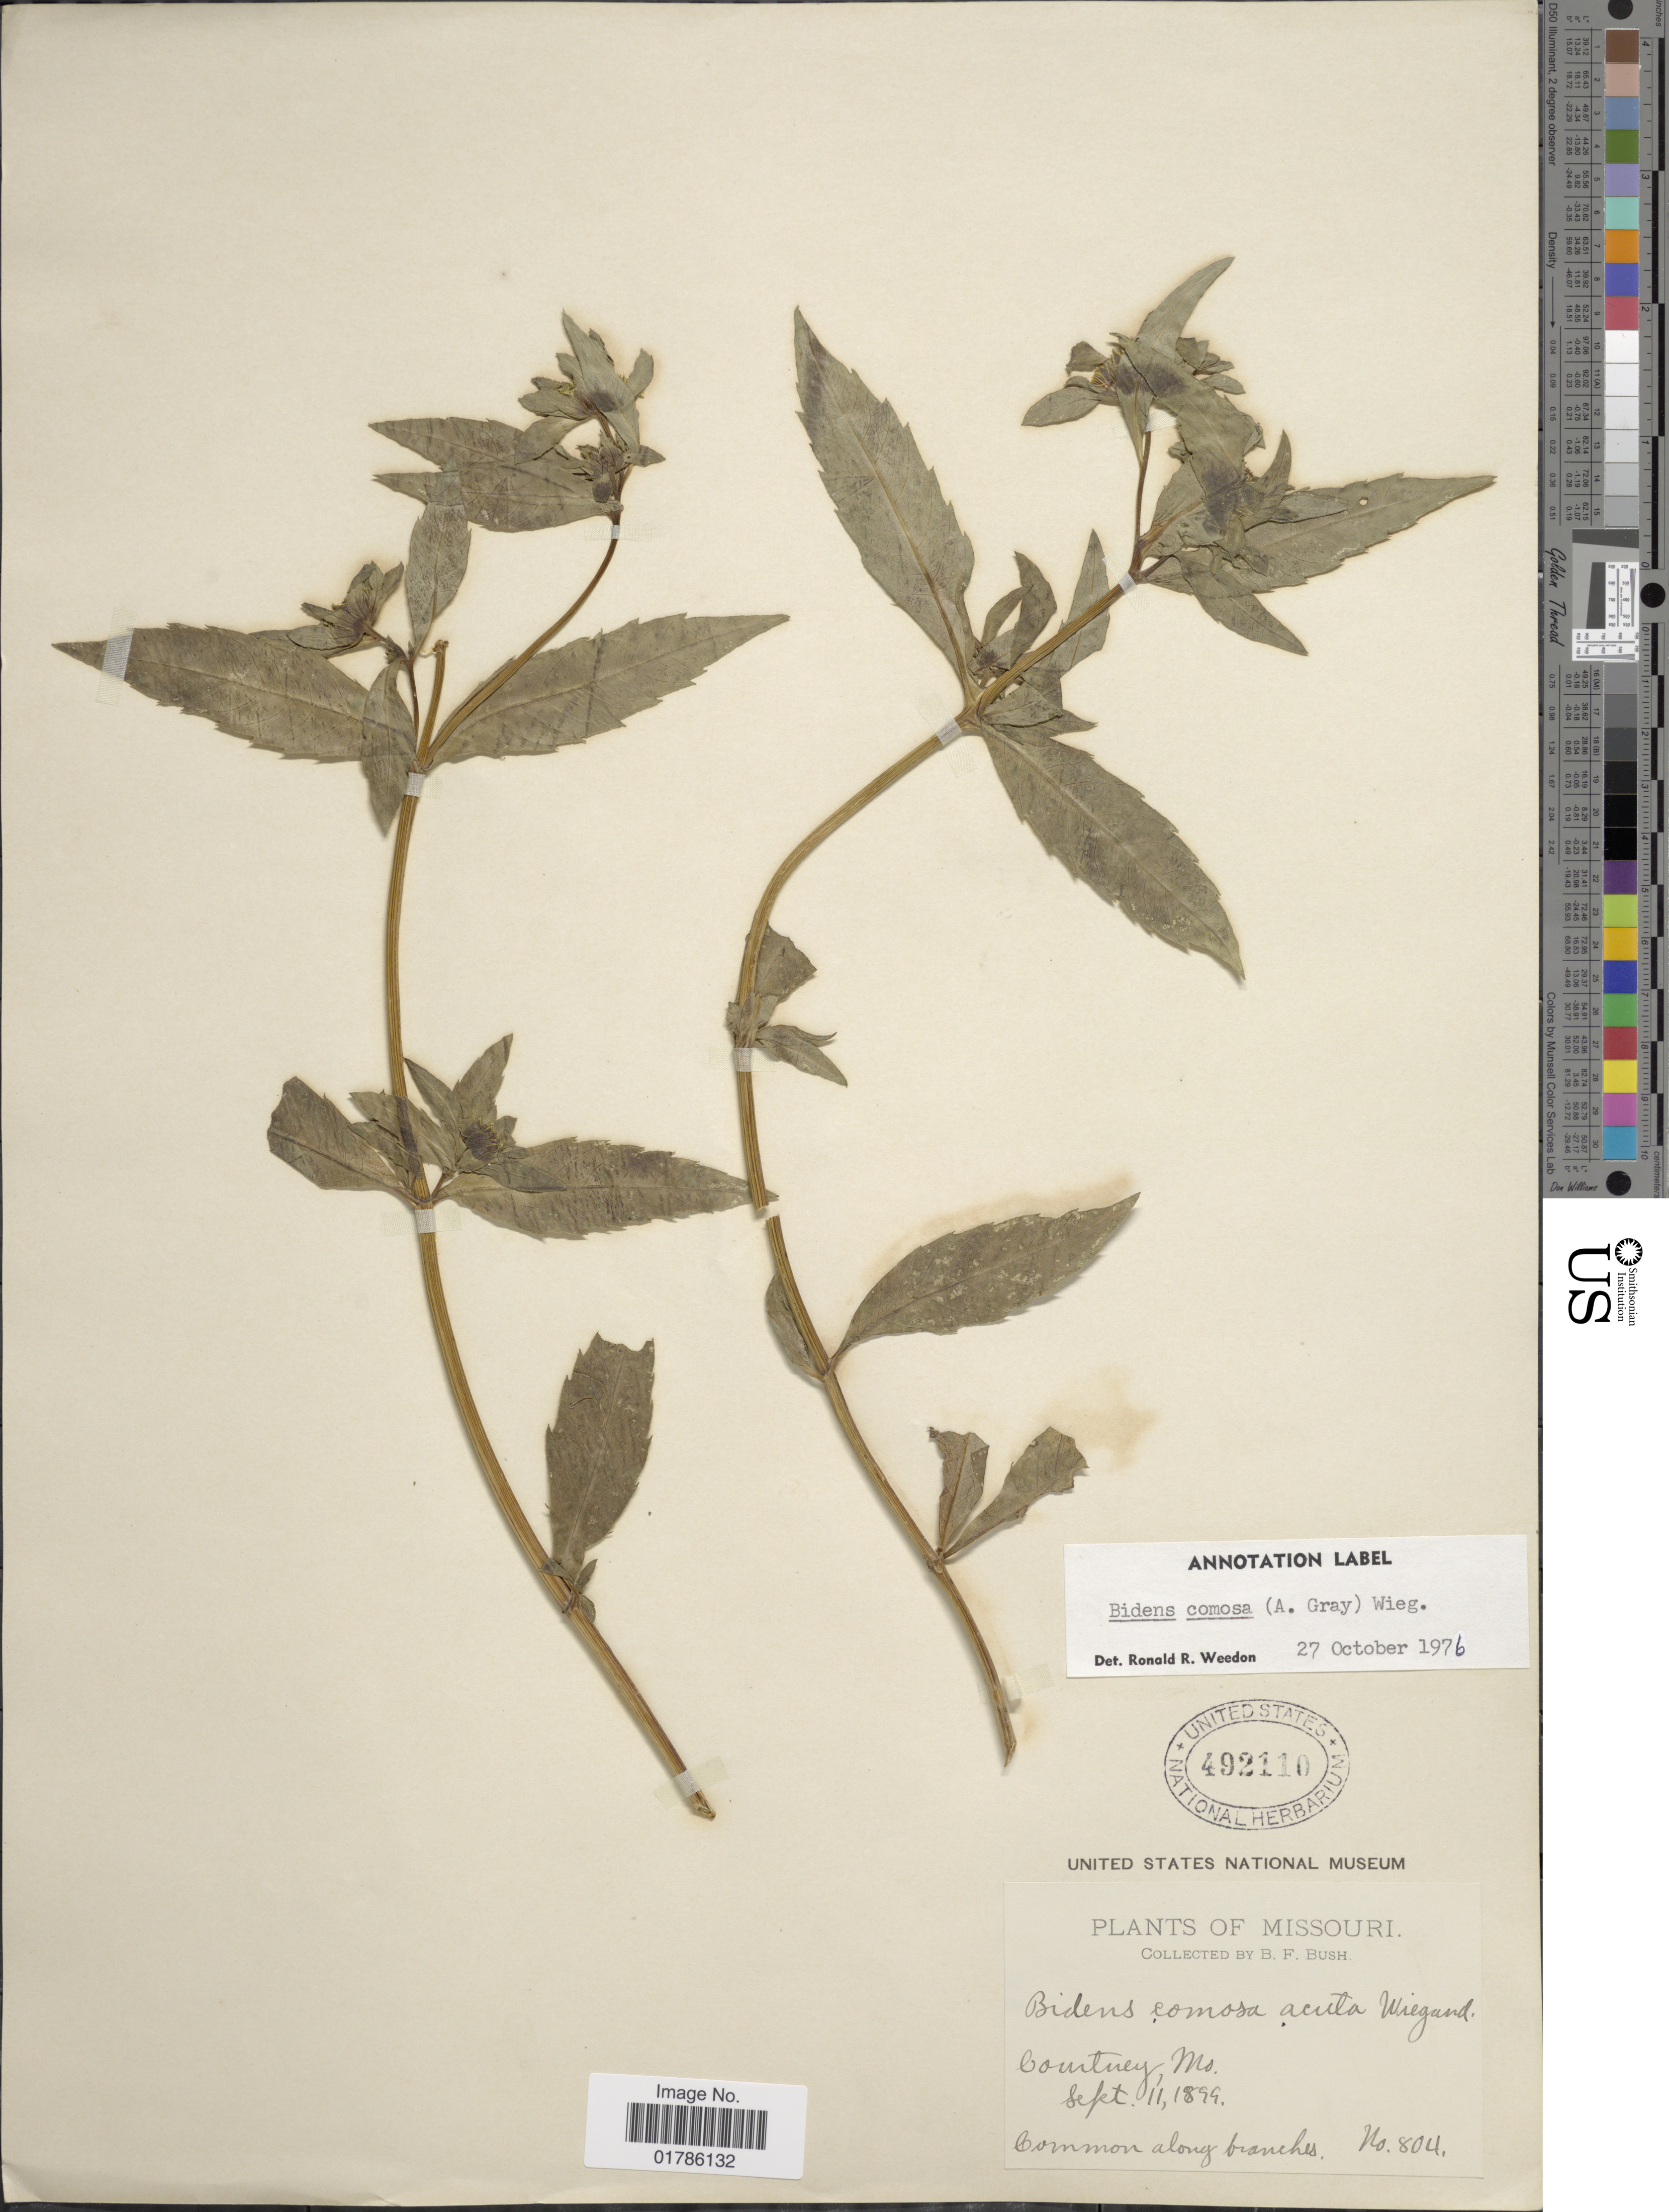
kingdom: Plantae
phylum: Tracheophyta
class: Magnoliopsida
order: Asterales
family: Asteraceae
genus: Bidens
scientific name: Bidens comosa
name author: (A. Gray) Wiegand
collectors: B. F. Bush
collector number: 804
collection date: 1899-09-11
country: United States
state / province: Missouri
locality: Courtney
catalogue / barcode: US 492110